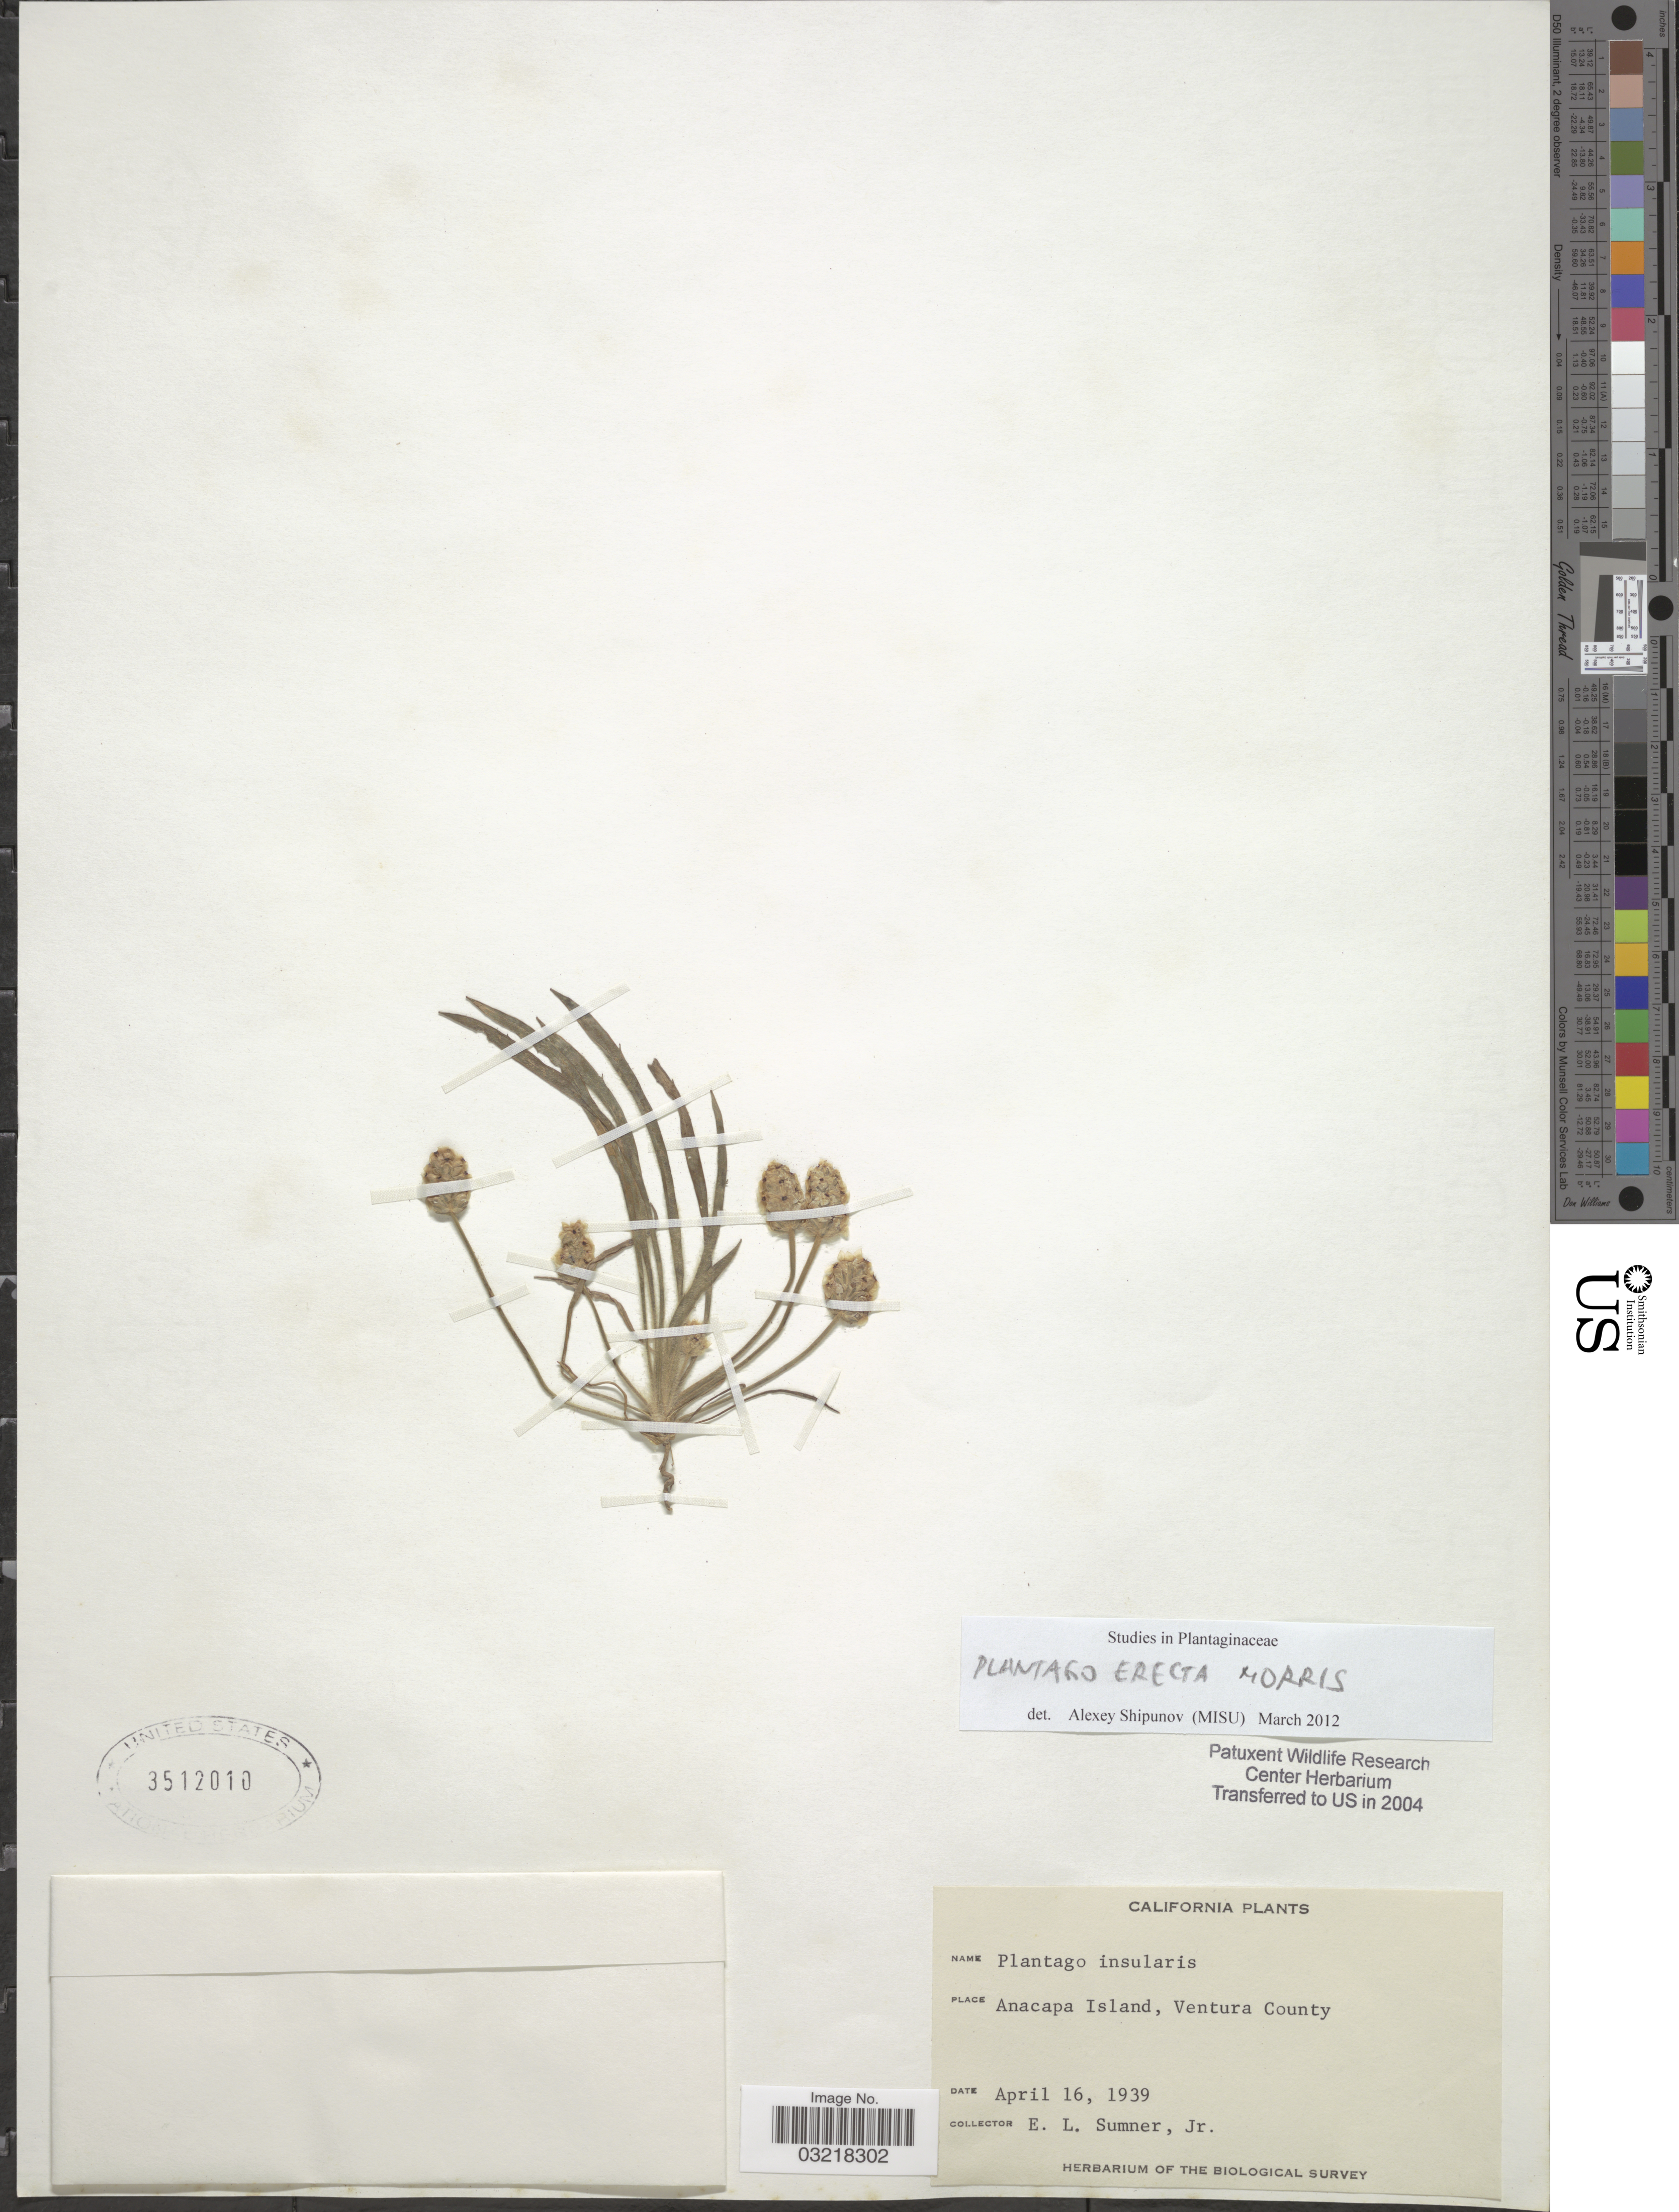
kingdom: Plantae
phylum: Tracheophyta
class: Magnoliopsida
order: Lamiales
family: Plantaginaceae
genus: Plantago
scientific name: Plantago erecta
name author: Morris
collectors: E. Sumner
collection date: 1939-04-16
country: United States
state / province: California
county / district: Ventura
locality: Anacapa Island, Ventura County.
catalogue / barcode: US 3512010